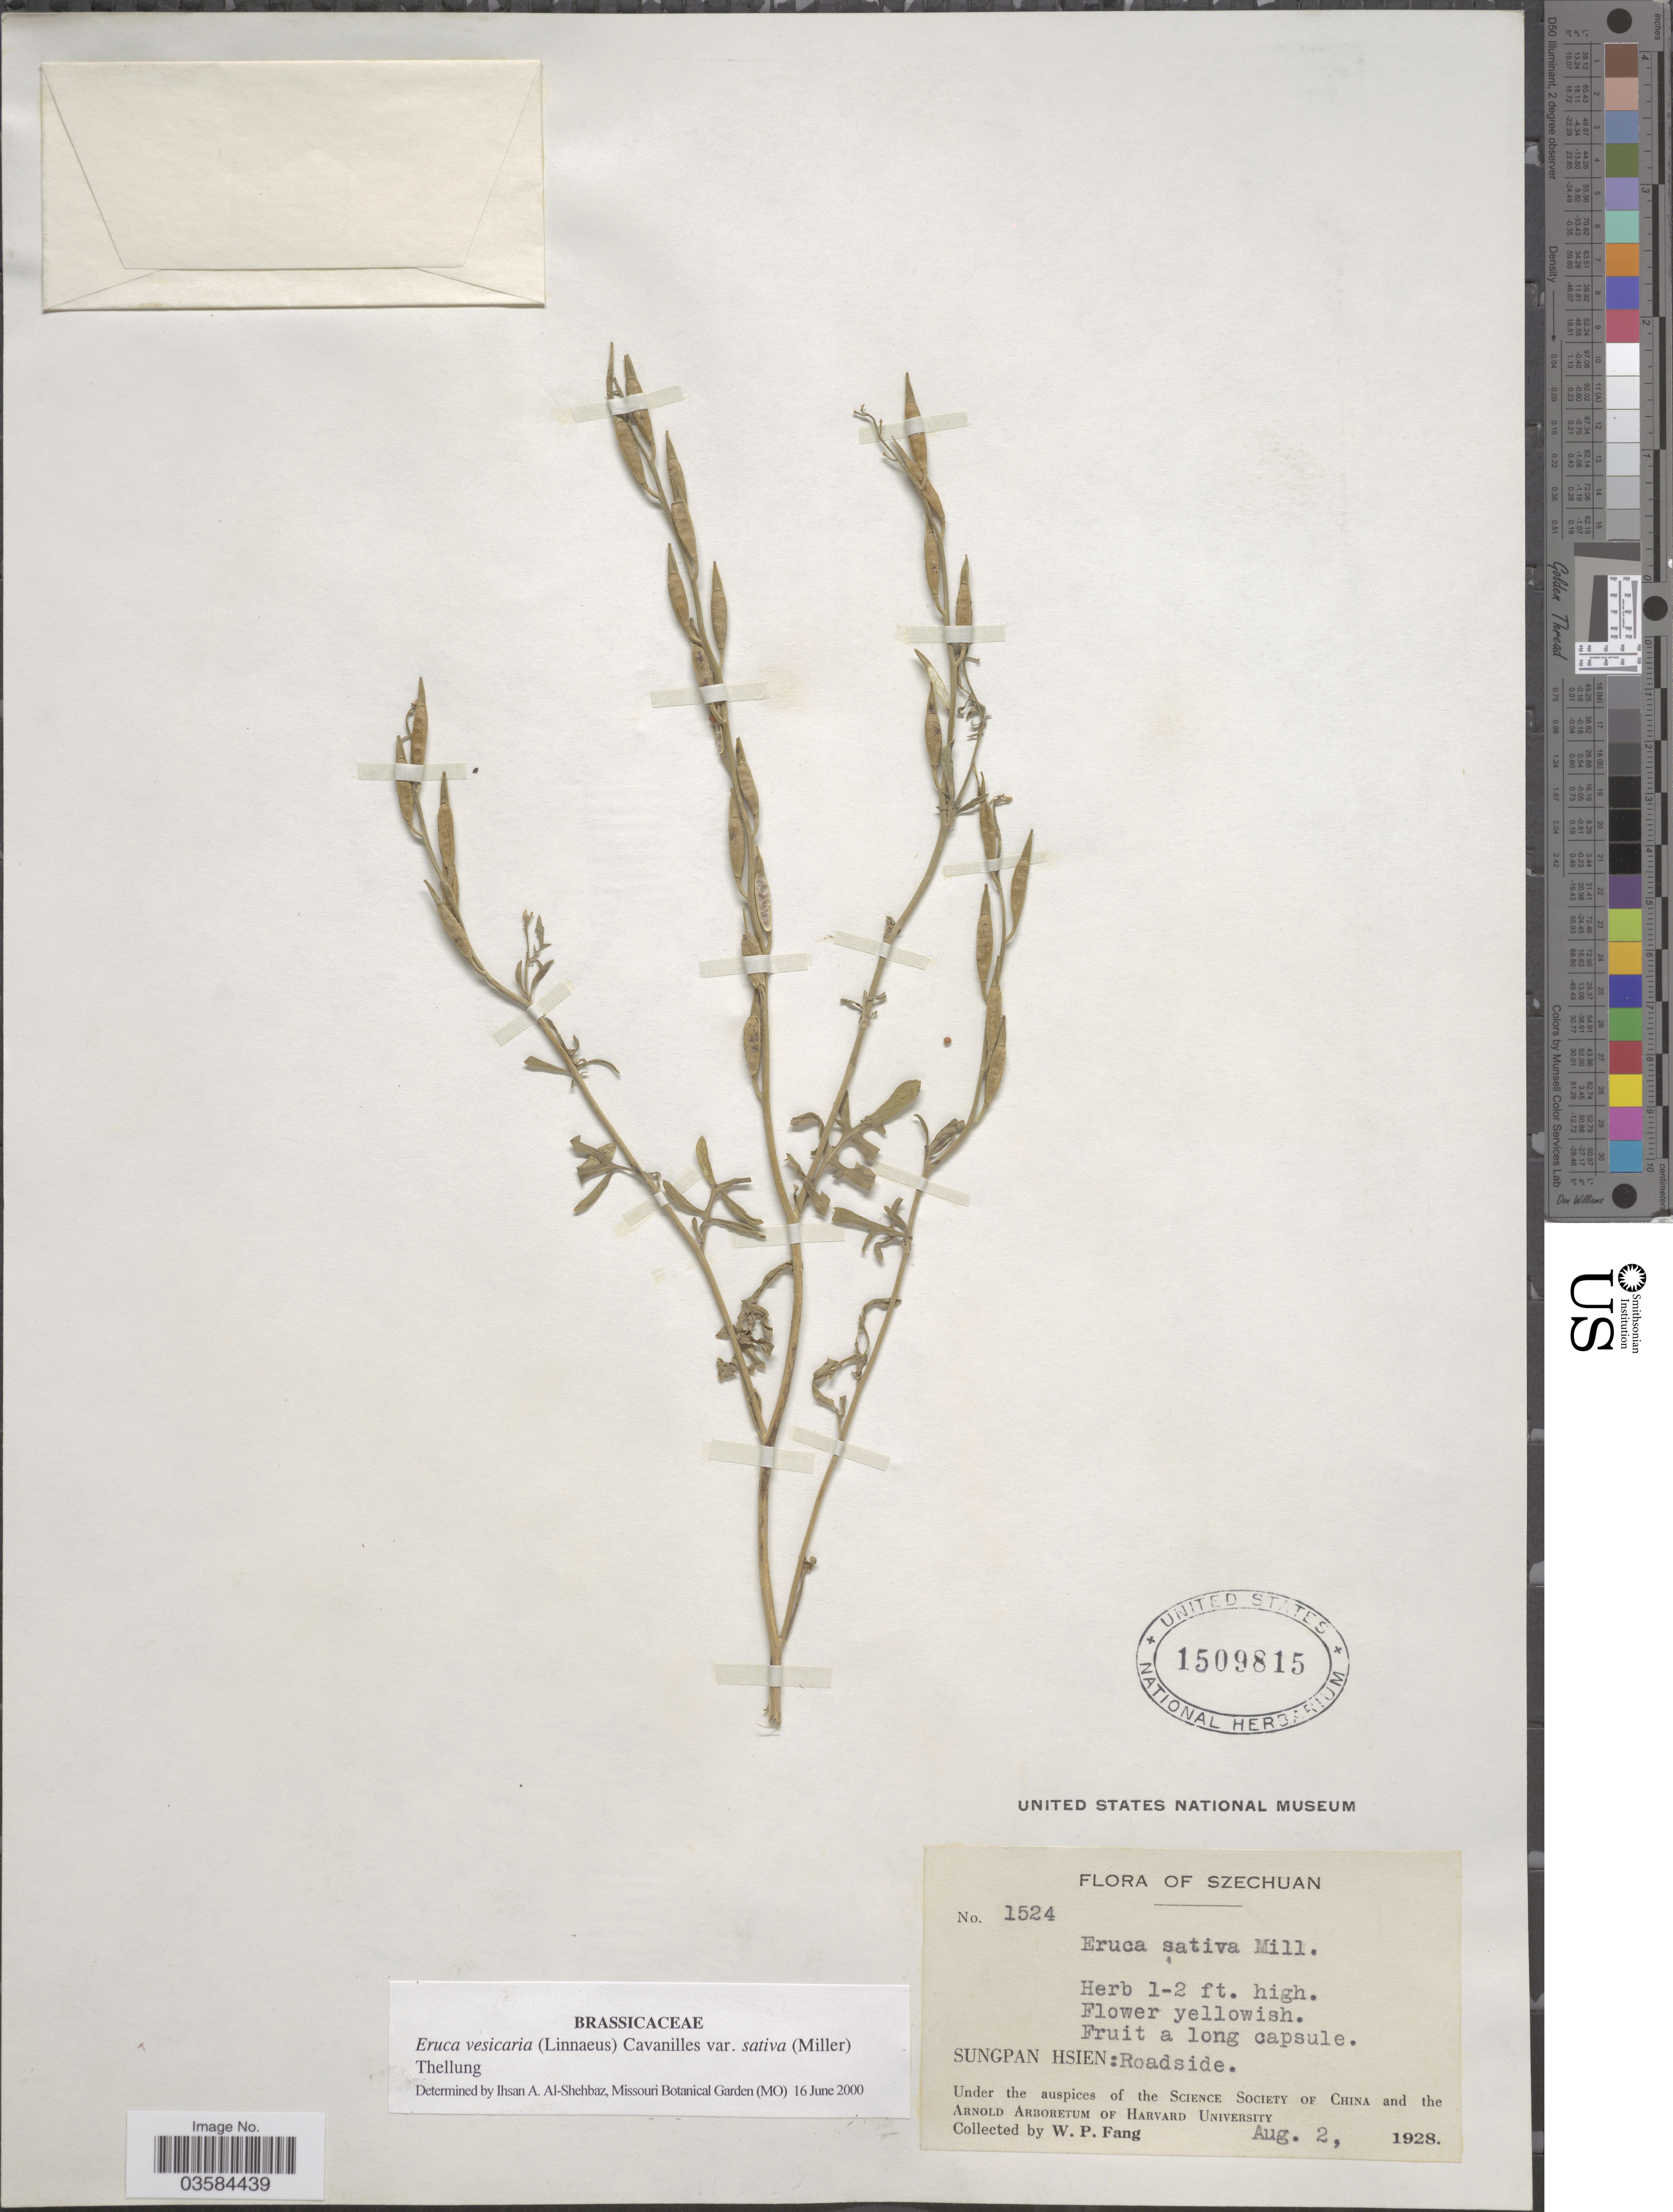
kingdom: Plantae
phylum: Tracheophyta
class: Magnoliopsida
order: Brassicales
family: Brassicaceae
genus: Eruca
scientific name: Eruca vesicaria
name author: (L.) Cav.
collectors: W. P. Fang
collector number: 1524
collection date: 1928-08-02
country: China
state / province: Sichuan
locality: Szechuan. Sungpan Hsien: Roadside.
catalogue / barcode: US 1509815